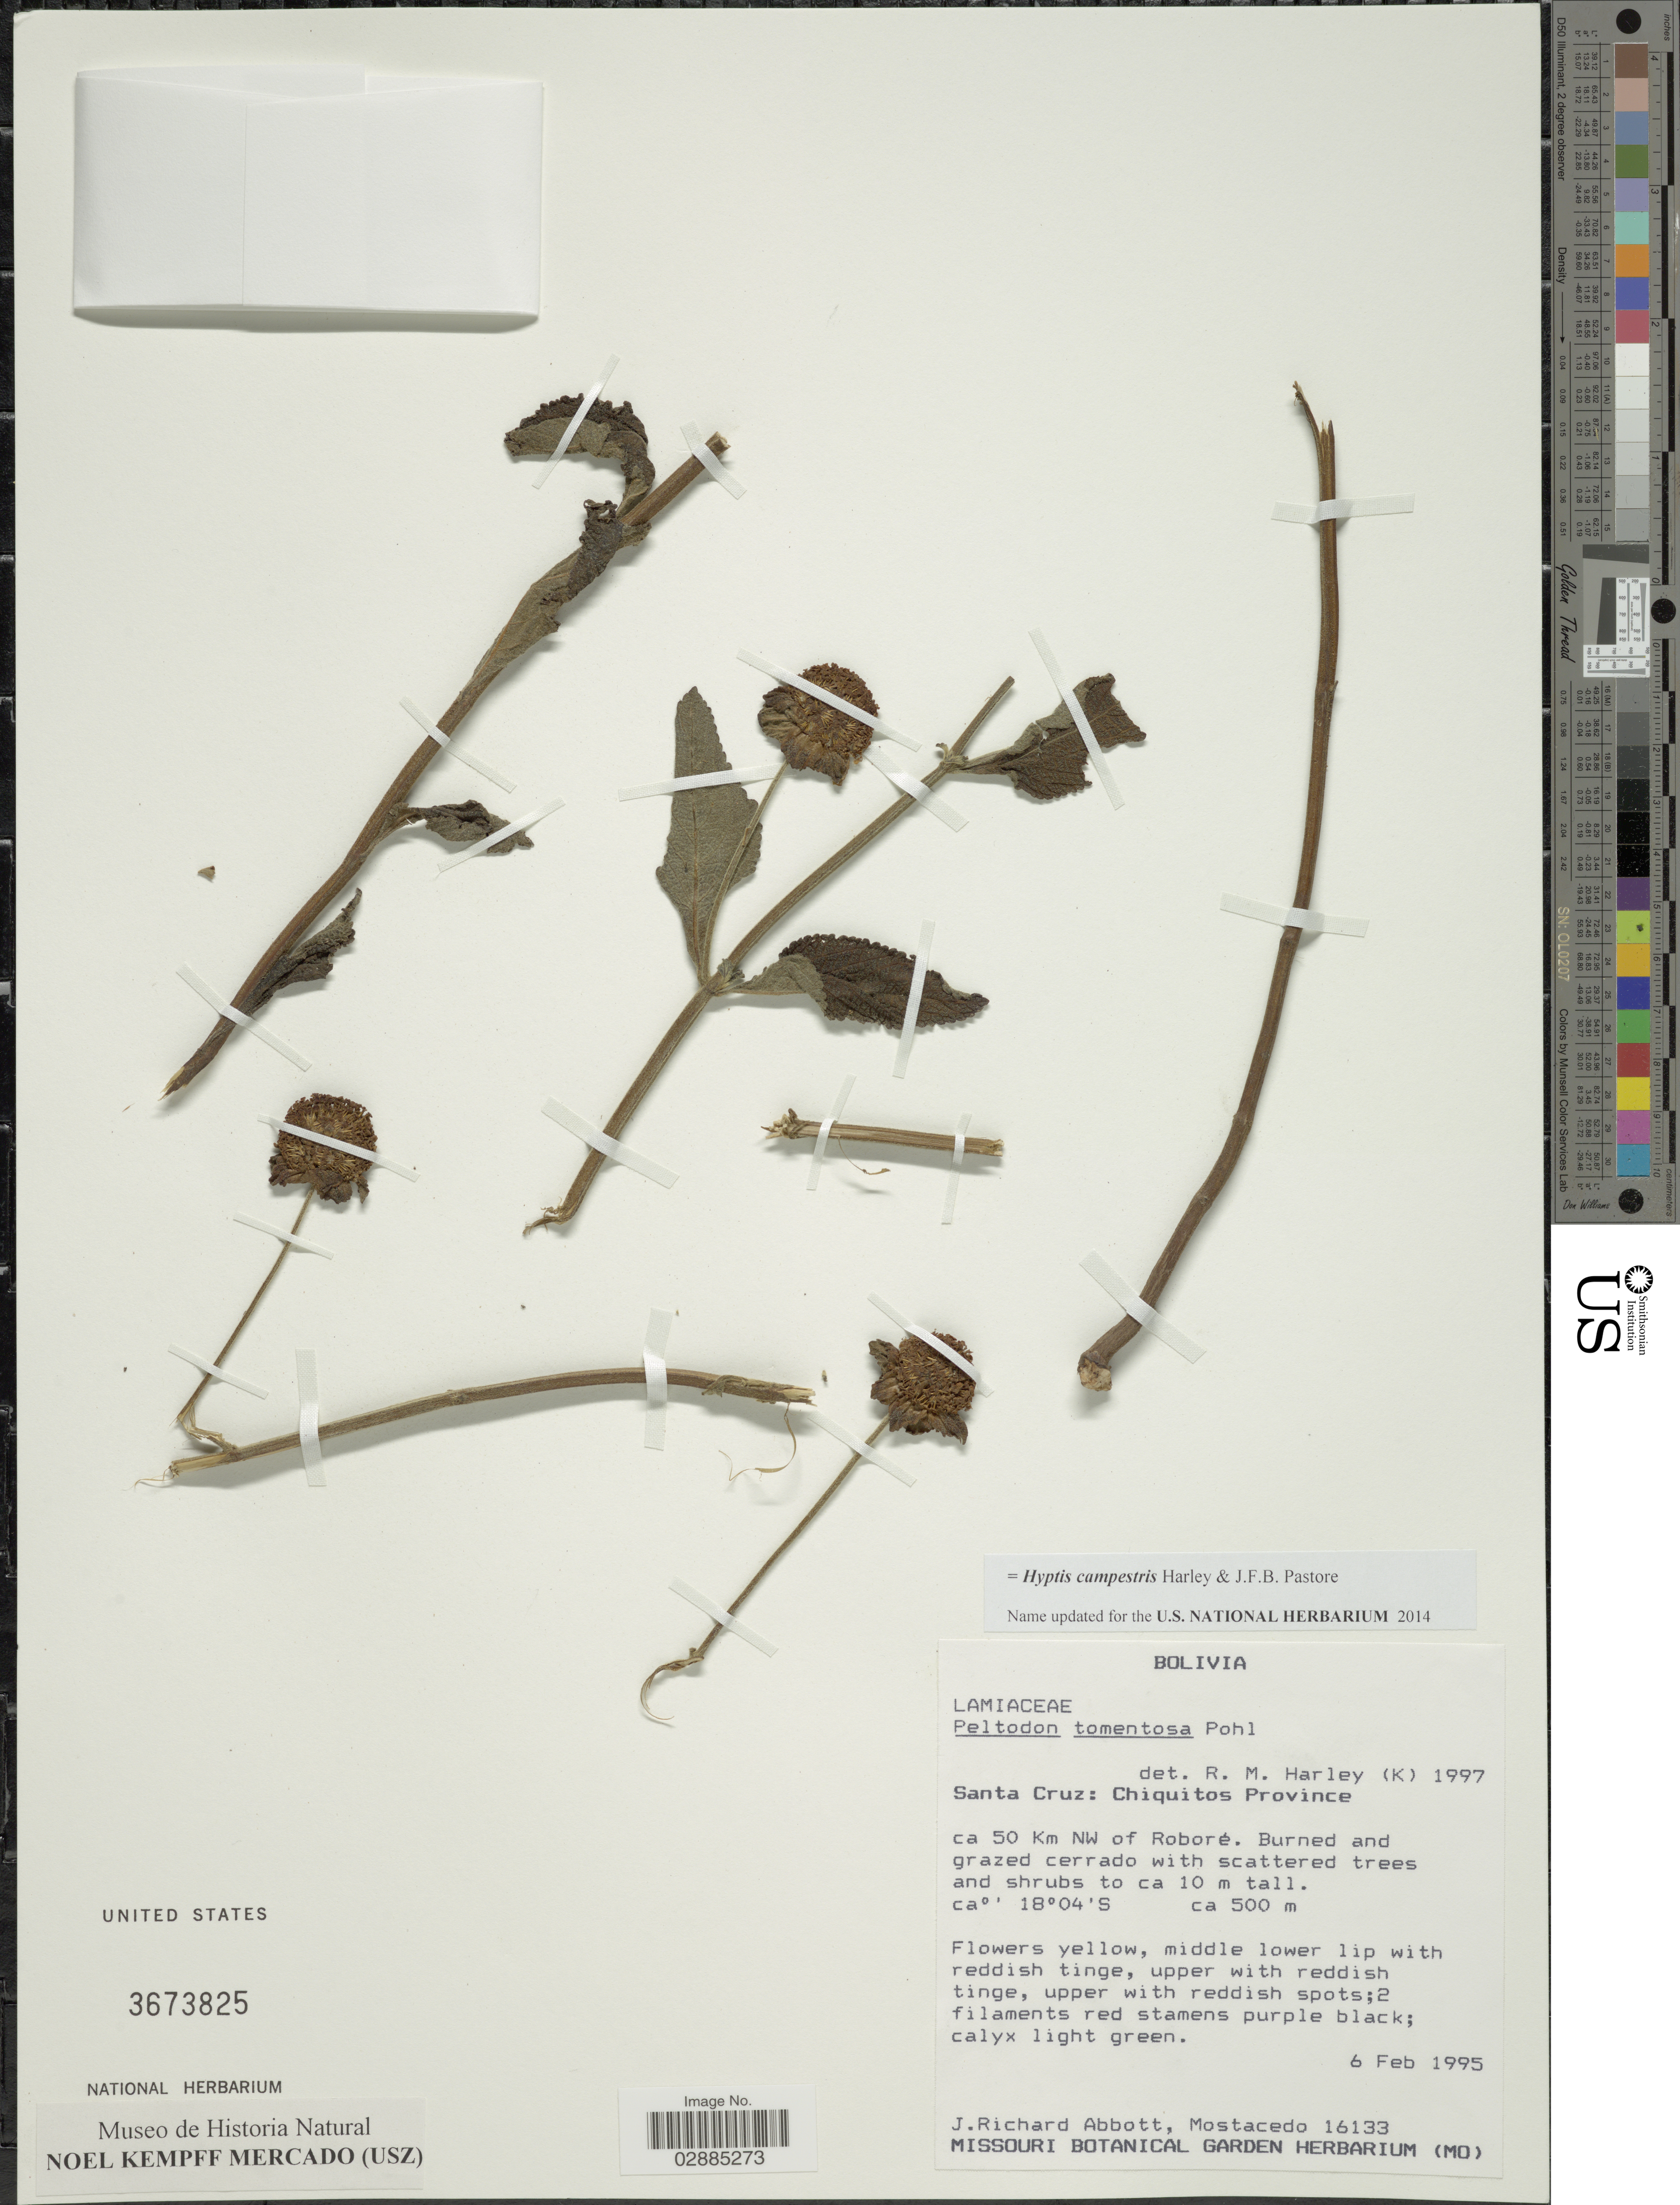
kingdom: Plantae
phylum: Tracheophyta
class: Magnoliopsida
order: Lamiales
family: Lamiaceae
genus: Hyptis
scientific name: Hyptis campestris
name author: Harley & J.F.B. Pastore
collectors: J. R. Abbott & Mostacedo, --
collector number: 16133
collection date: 1995-02-06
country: Bolivia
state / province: Santa Cruz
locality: Chiquitos Province, ca 50 Km NW of Roboré.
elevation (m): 500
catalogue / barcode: US 3673825